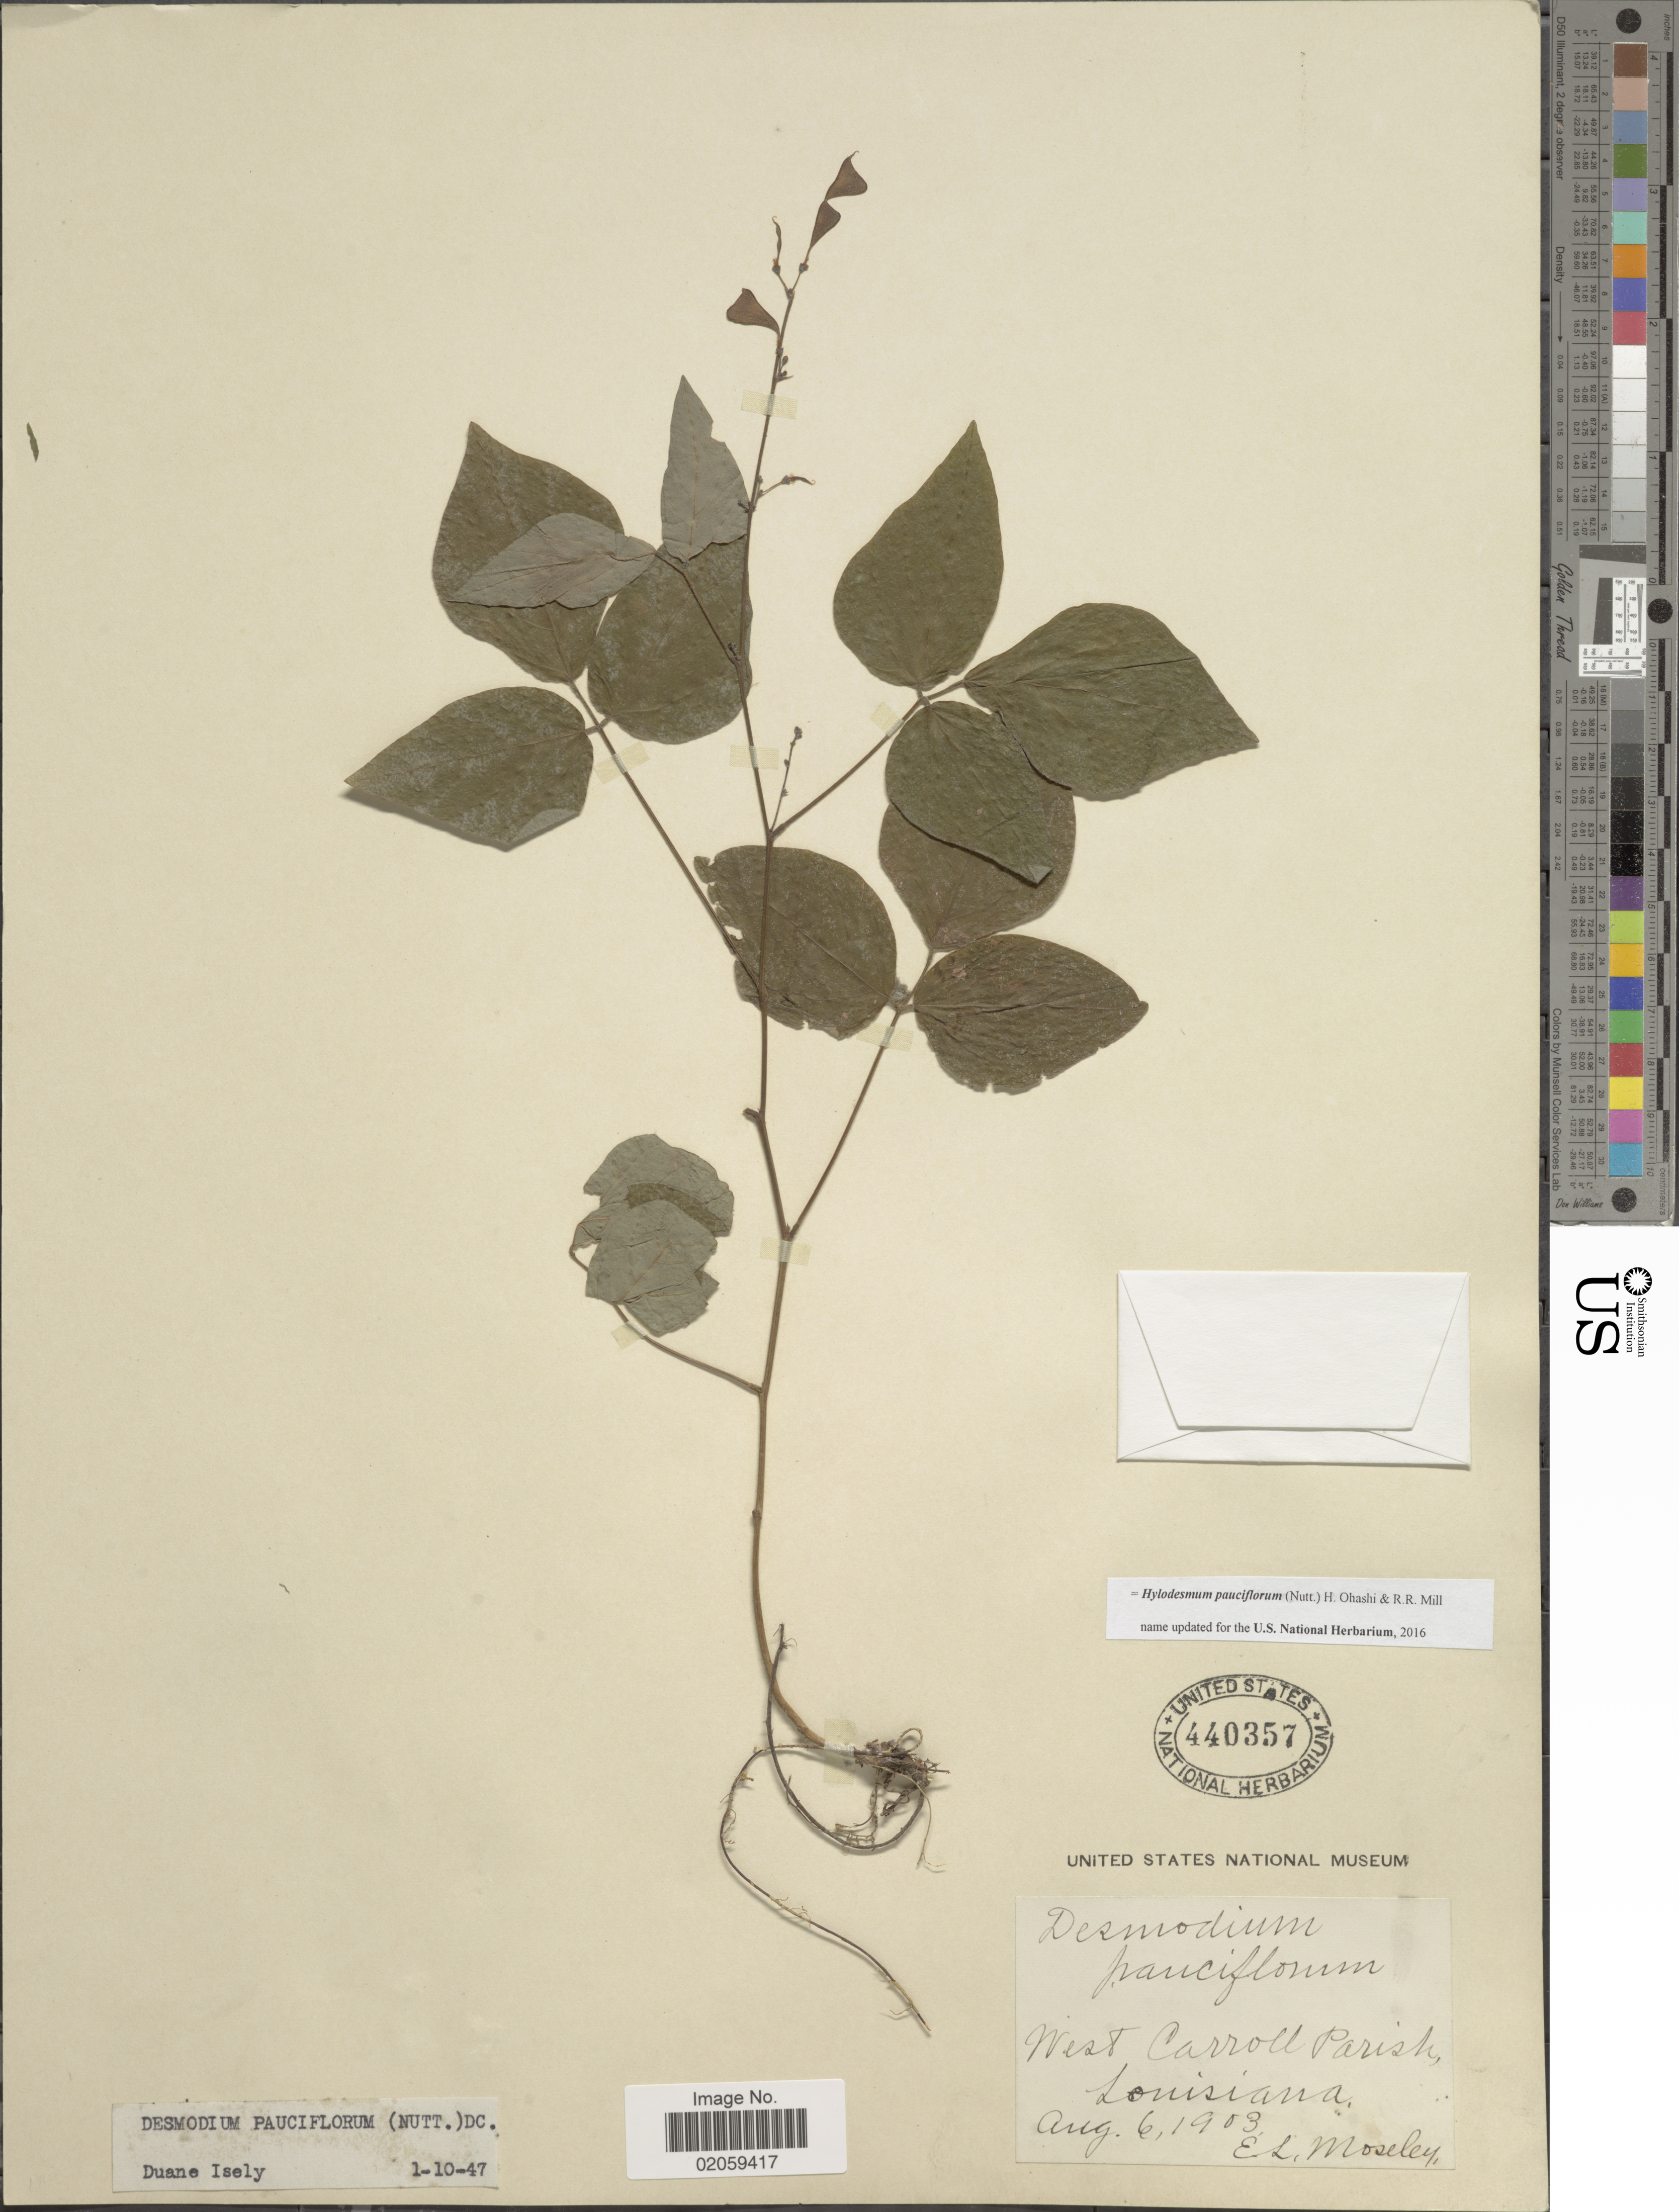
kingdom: Plantae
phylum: Tracheophyta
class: Magnoliopsida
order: Fabales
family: Fabaceae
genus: Hylodesmum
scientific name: Hylodesmum pauciflorum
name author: (Nutt.) H. Ohashi & R.R. Mill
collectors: E. Moseley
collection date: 1903-08-06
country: United States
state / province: Louisiana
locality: West Carroll Parish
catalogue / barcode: US 440357